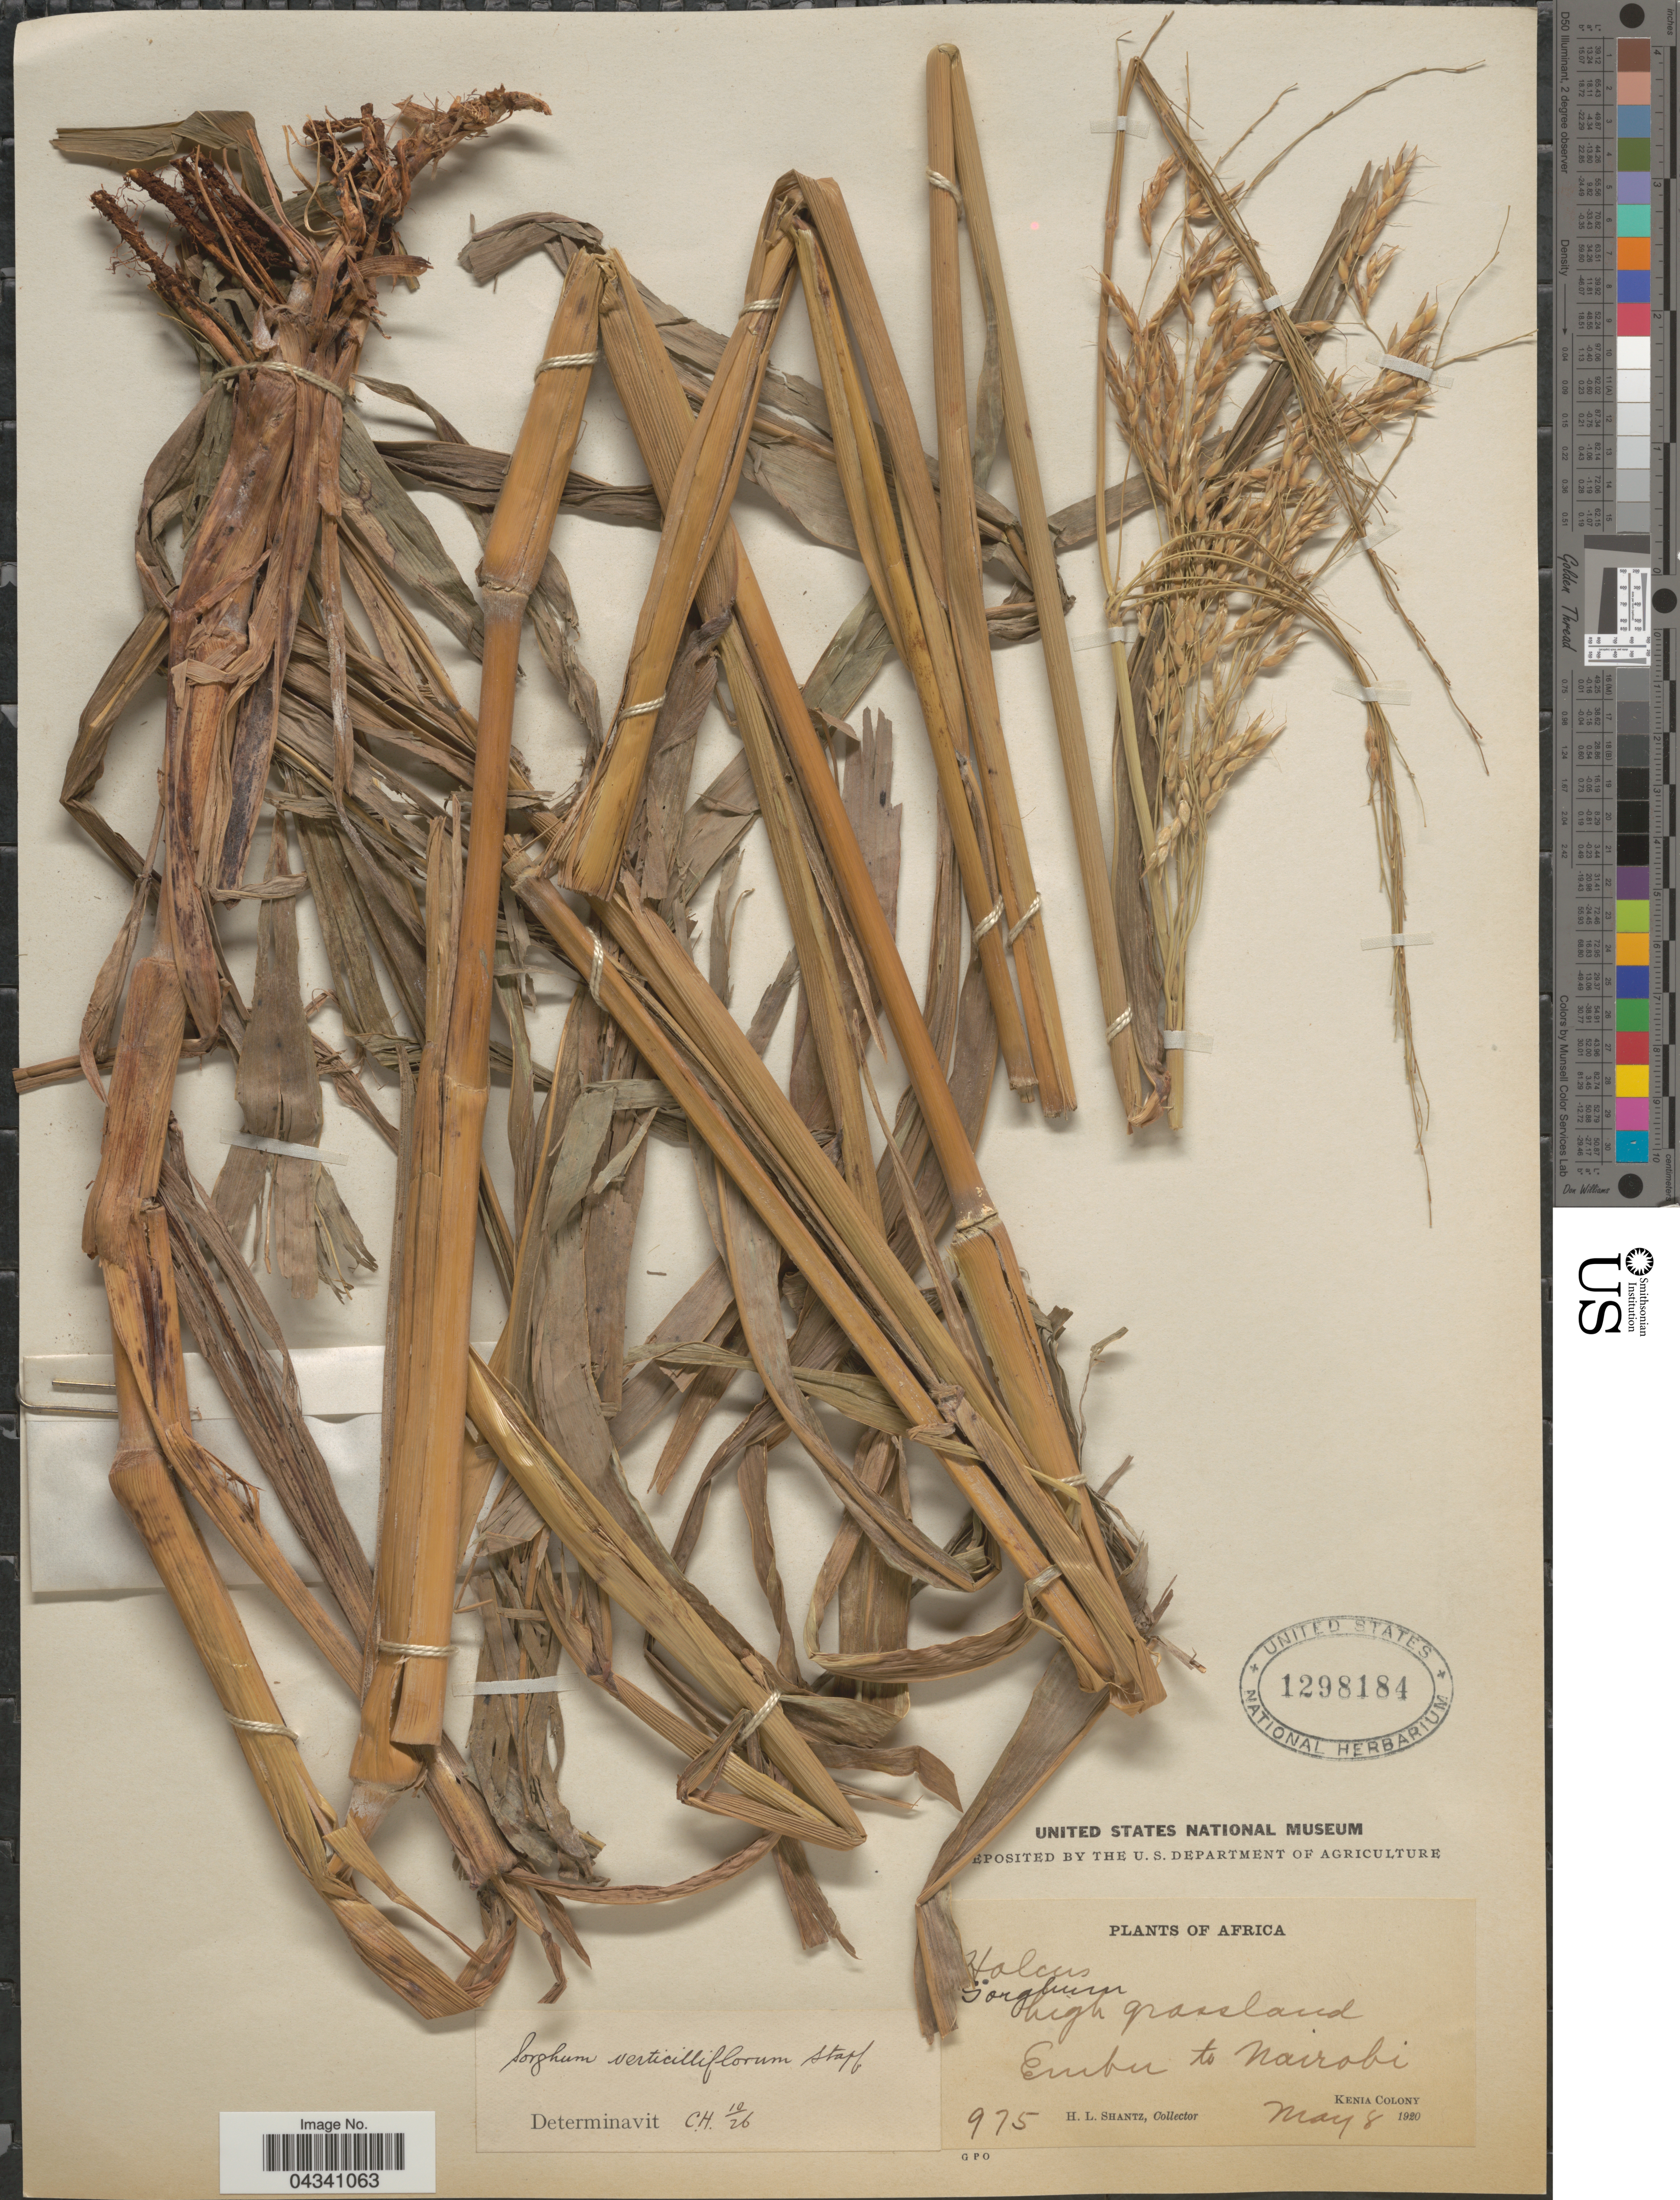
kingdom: Plantae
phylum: Tracheophyta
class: Liliopsida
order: Poales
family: Poaceae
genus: Sorghum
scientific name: Sorghum arundinaceum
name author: (Desv.) Stapf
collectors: H. Shantz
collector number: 975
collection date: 1920-05-08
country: Kenya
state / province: Nairobi Area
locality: High grassland. Ember to Nairobi. Kenia Colony.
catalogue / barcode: US 1298184